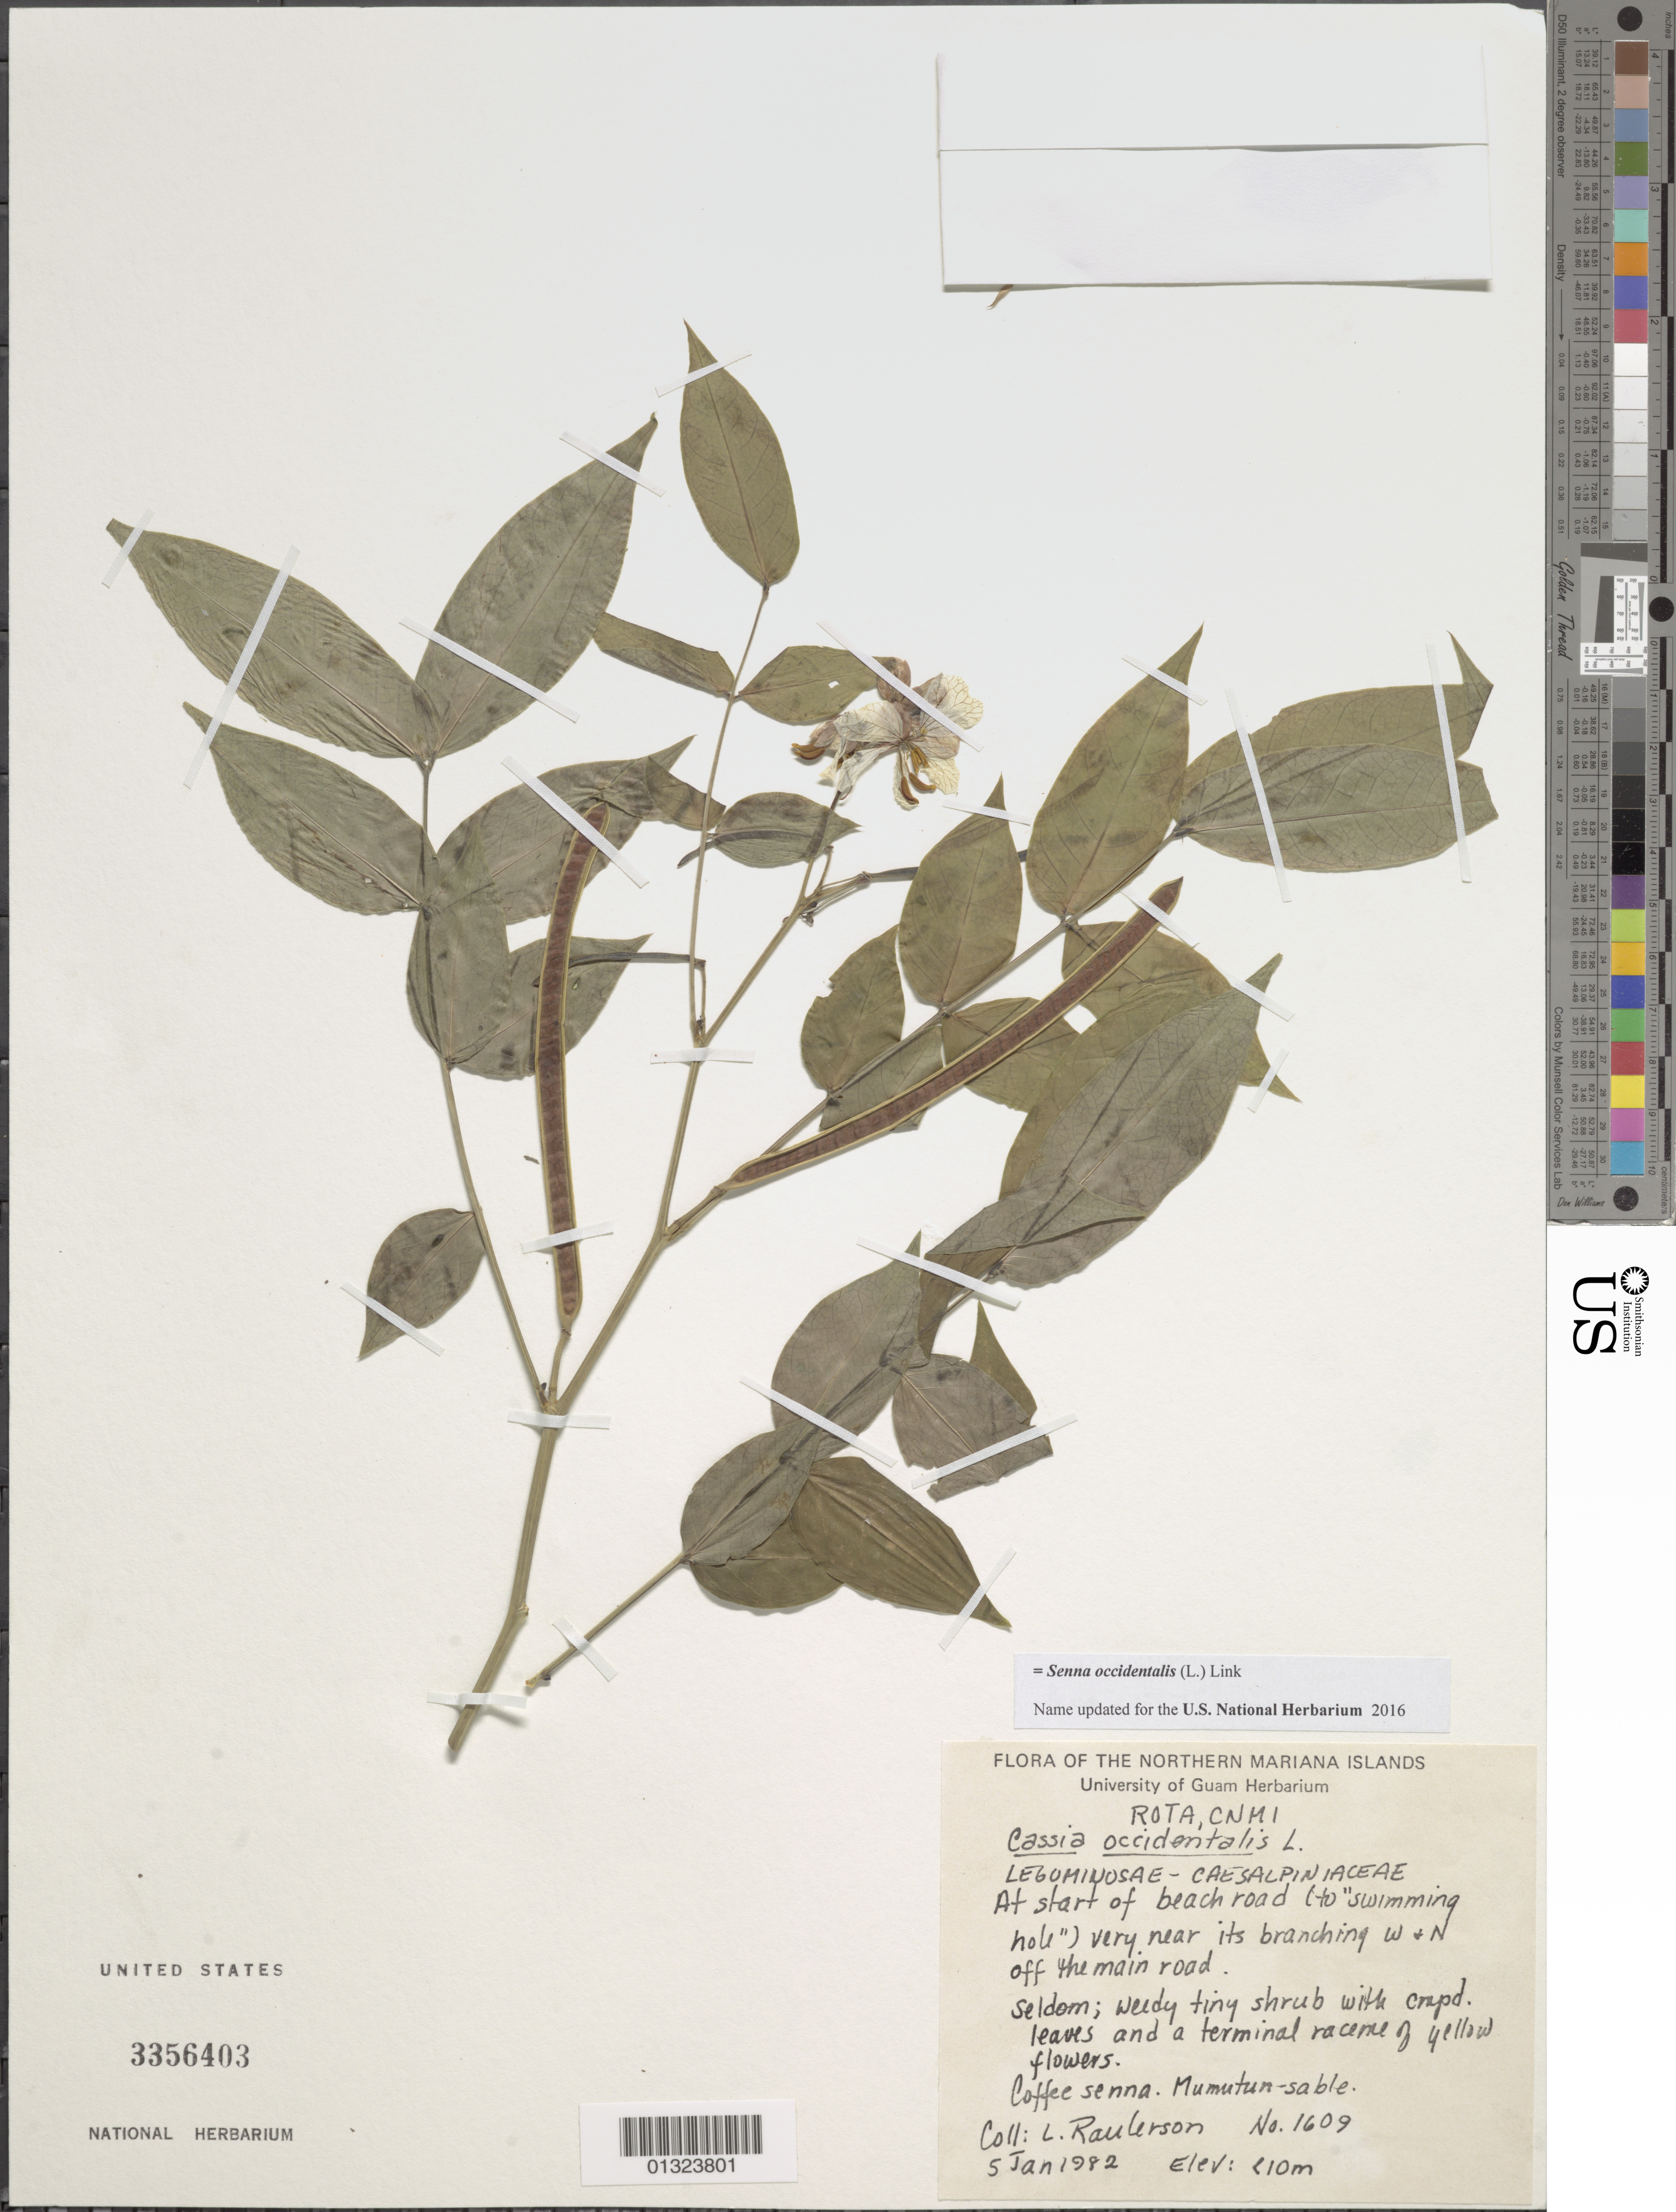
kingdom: Plantae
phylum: Tracheophyta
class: Magnoliopsida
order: Fabales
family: Fabaceae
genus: Senna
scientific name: Senna occidentalis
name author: (L.) Link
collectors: L. Raulerson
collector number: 1609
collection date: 1982-01-05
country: Northern Mariana Islands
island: Rota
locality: Road into "swimming hole" very near its branching off W & N from the main road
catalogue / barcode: US 3356403